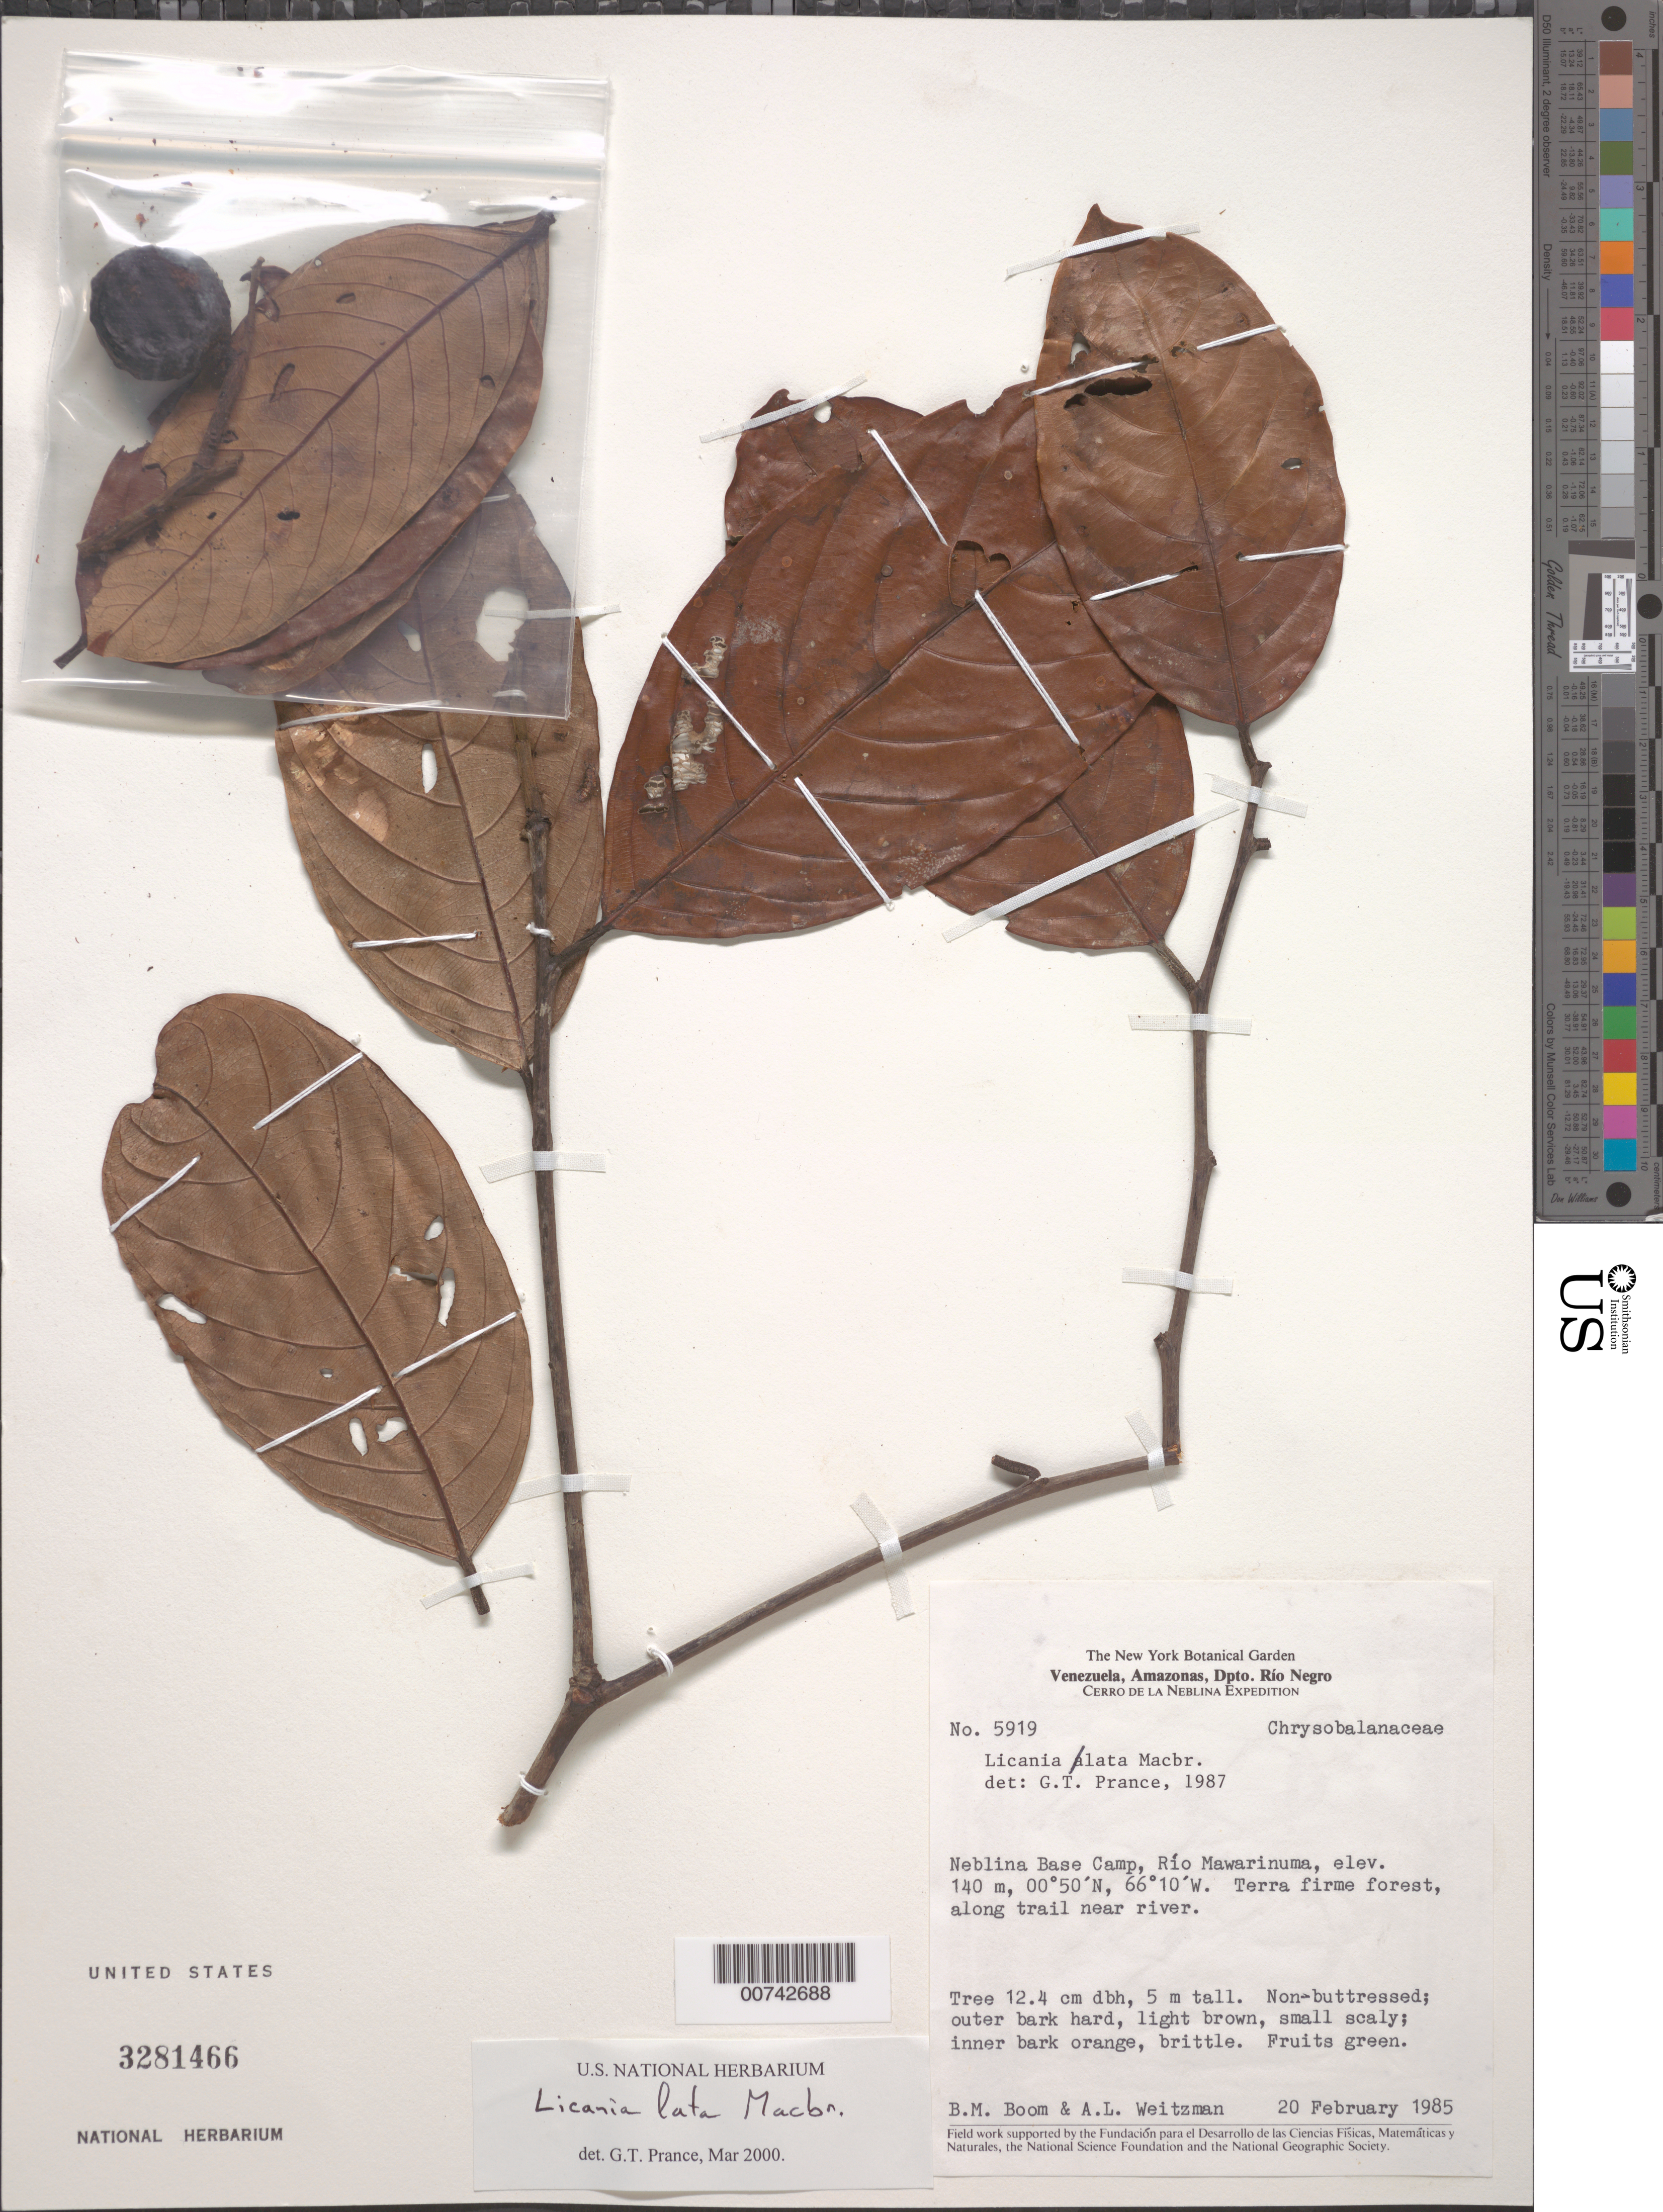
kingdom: Plantae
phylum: Tracheophyta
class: Magnoliopsida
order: Malpighiales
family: Chrysobalanaceae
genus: Leptobalanus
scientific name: Leptobalanus latus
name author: (J.F. Macbr.) Sothers & Prance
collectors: B. M. Boom & A. L. Weitzman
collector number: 5919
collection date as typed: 20-Feb-85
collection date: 1985-02-20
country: Venezuela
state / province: Amazonas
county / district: Río Negro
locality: Cerro de la Neblina Base Camp, Río Mawarinuma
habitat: Terra firme forest, along trail near river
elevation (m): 140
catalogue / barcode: US 3281466